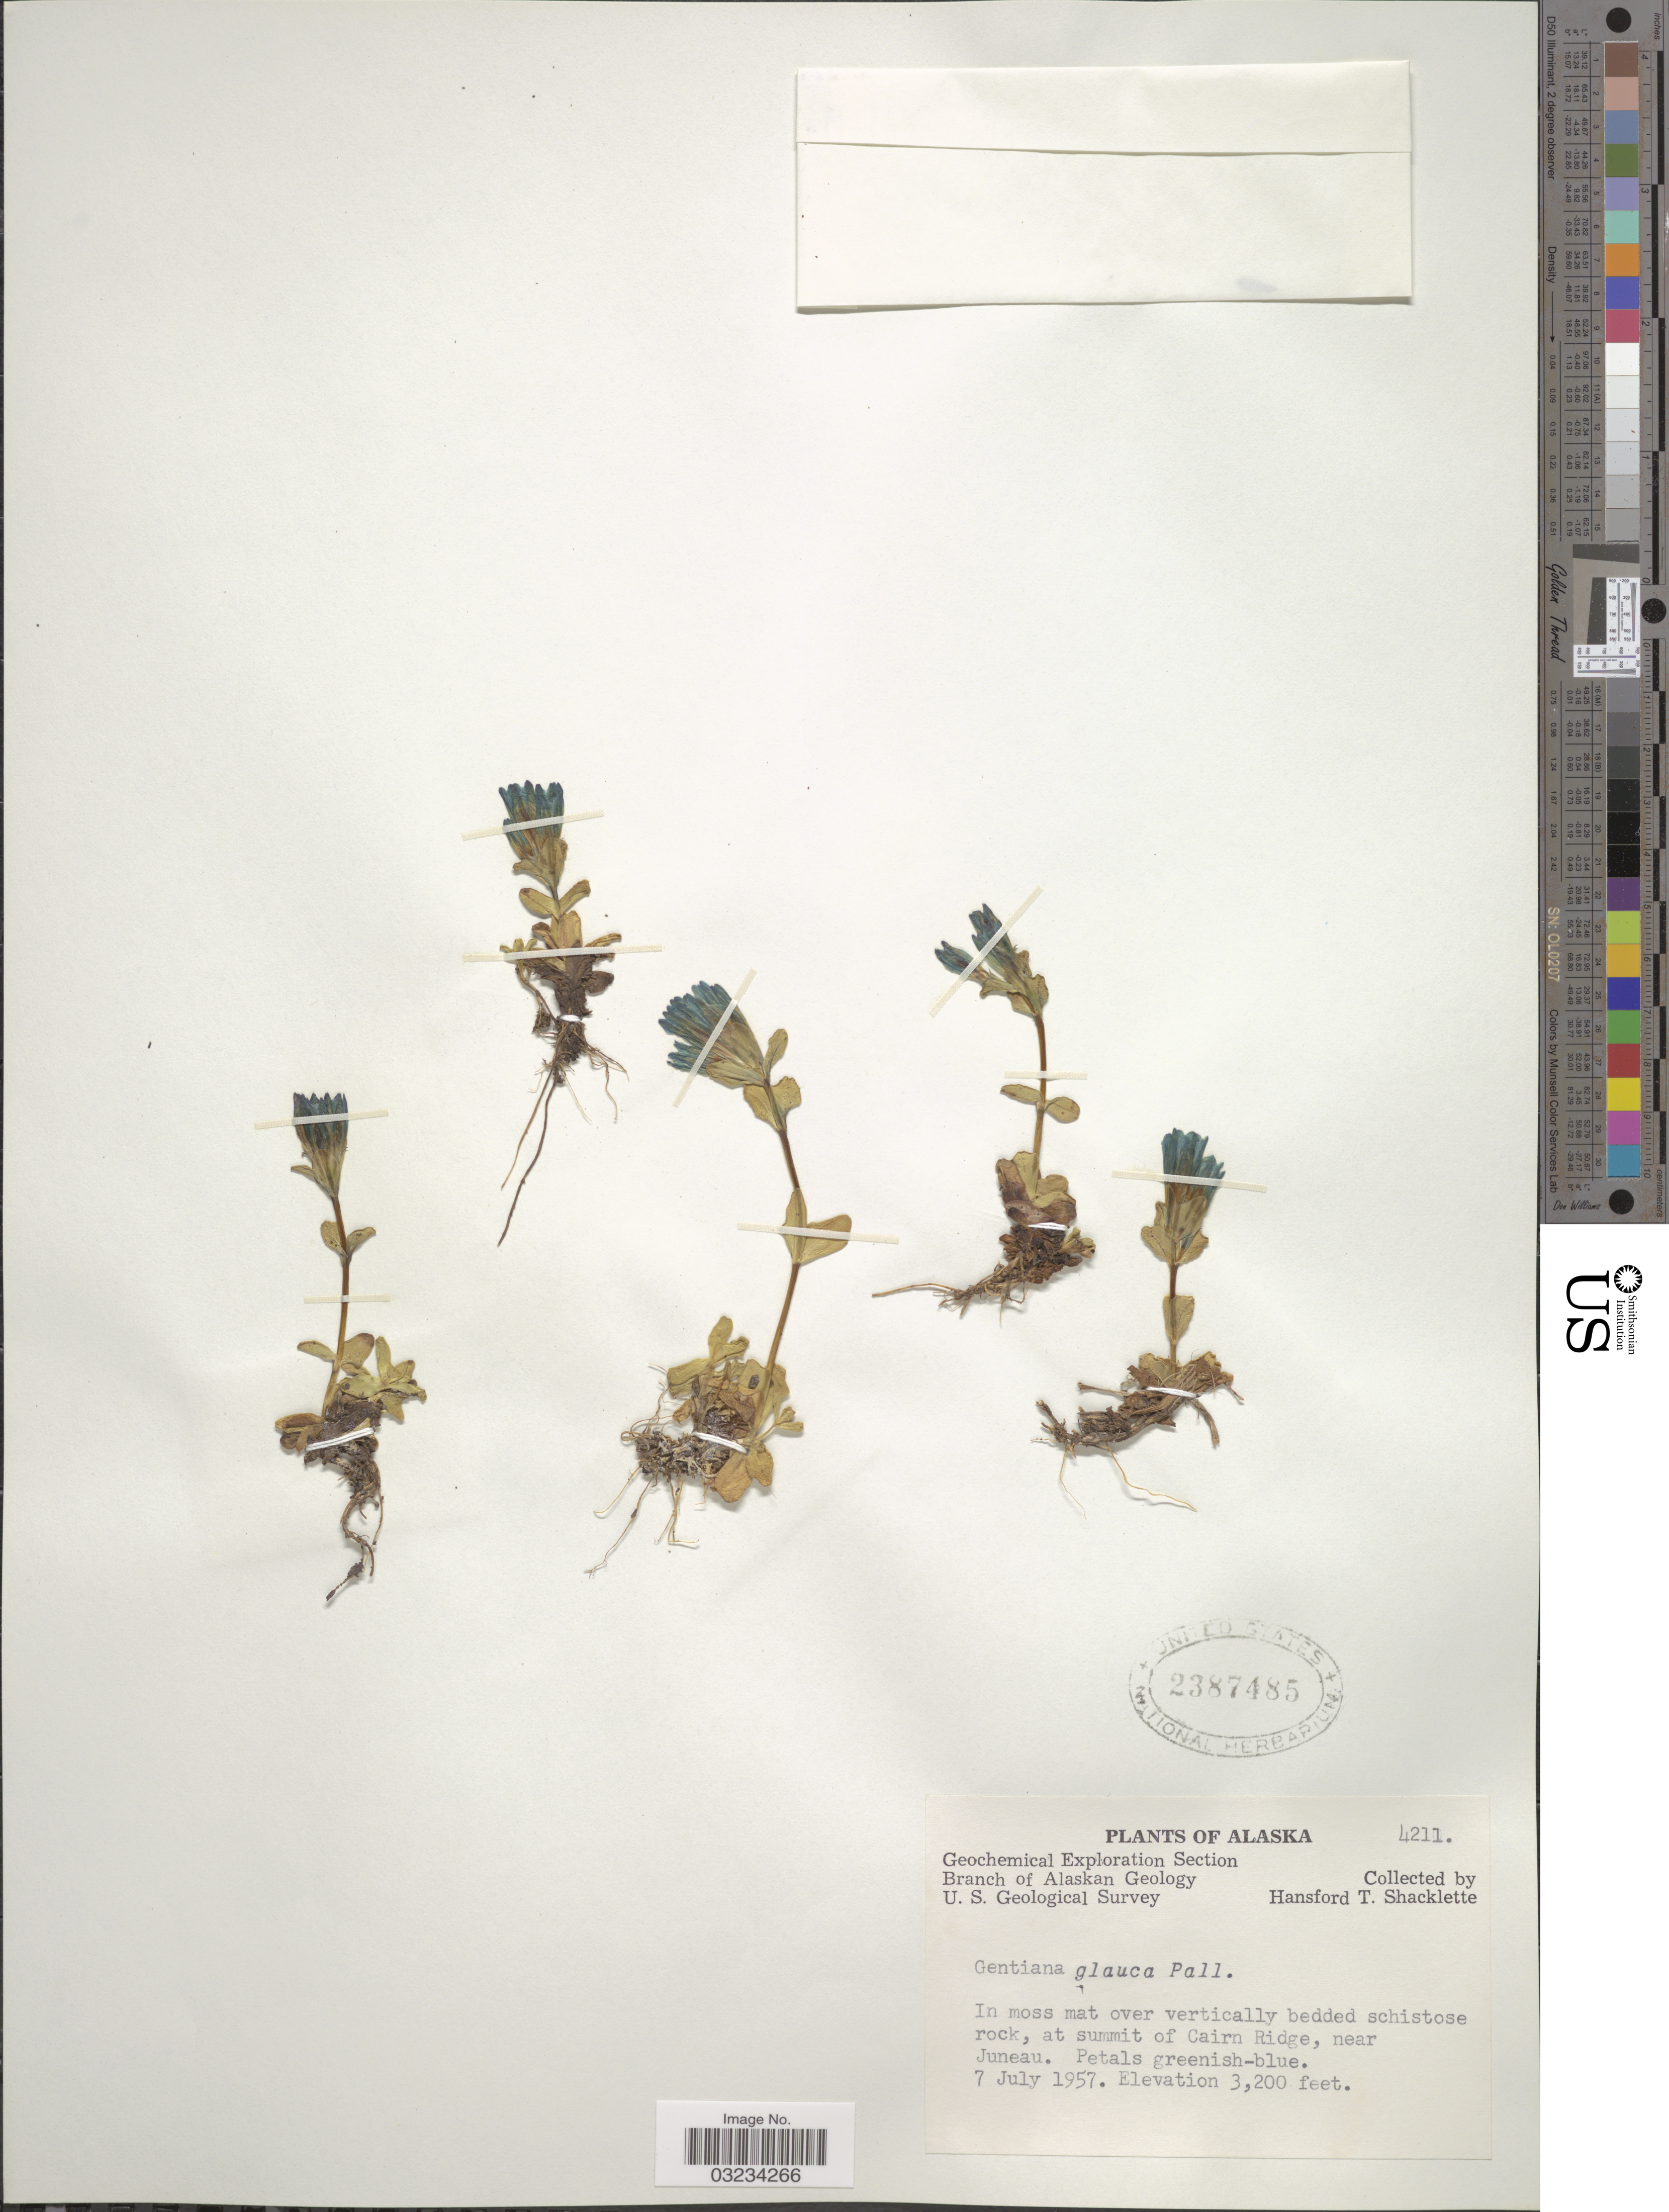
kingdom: Plantae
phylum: Tracheophyta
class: Magnoliopsida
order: Gentianales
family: Gentianaceae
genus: Gentiana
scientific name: Gentiana glauca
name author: Pall.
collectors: H. Shacklette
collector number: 4211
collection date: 1957-07-07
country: United States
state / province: Alaska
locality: At summit of Cairn Ridge, near Juneau.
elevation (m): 975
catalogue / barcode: US 2387485